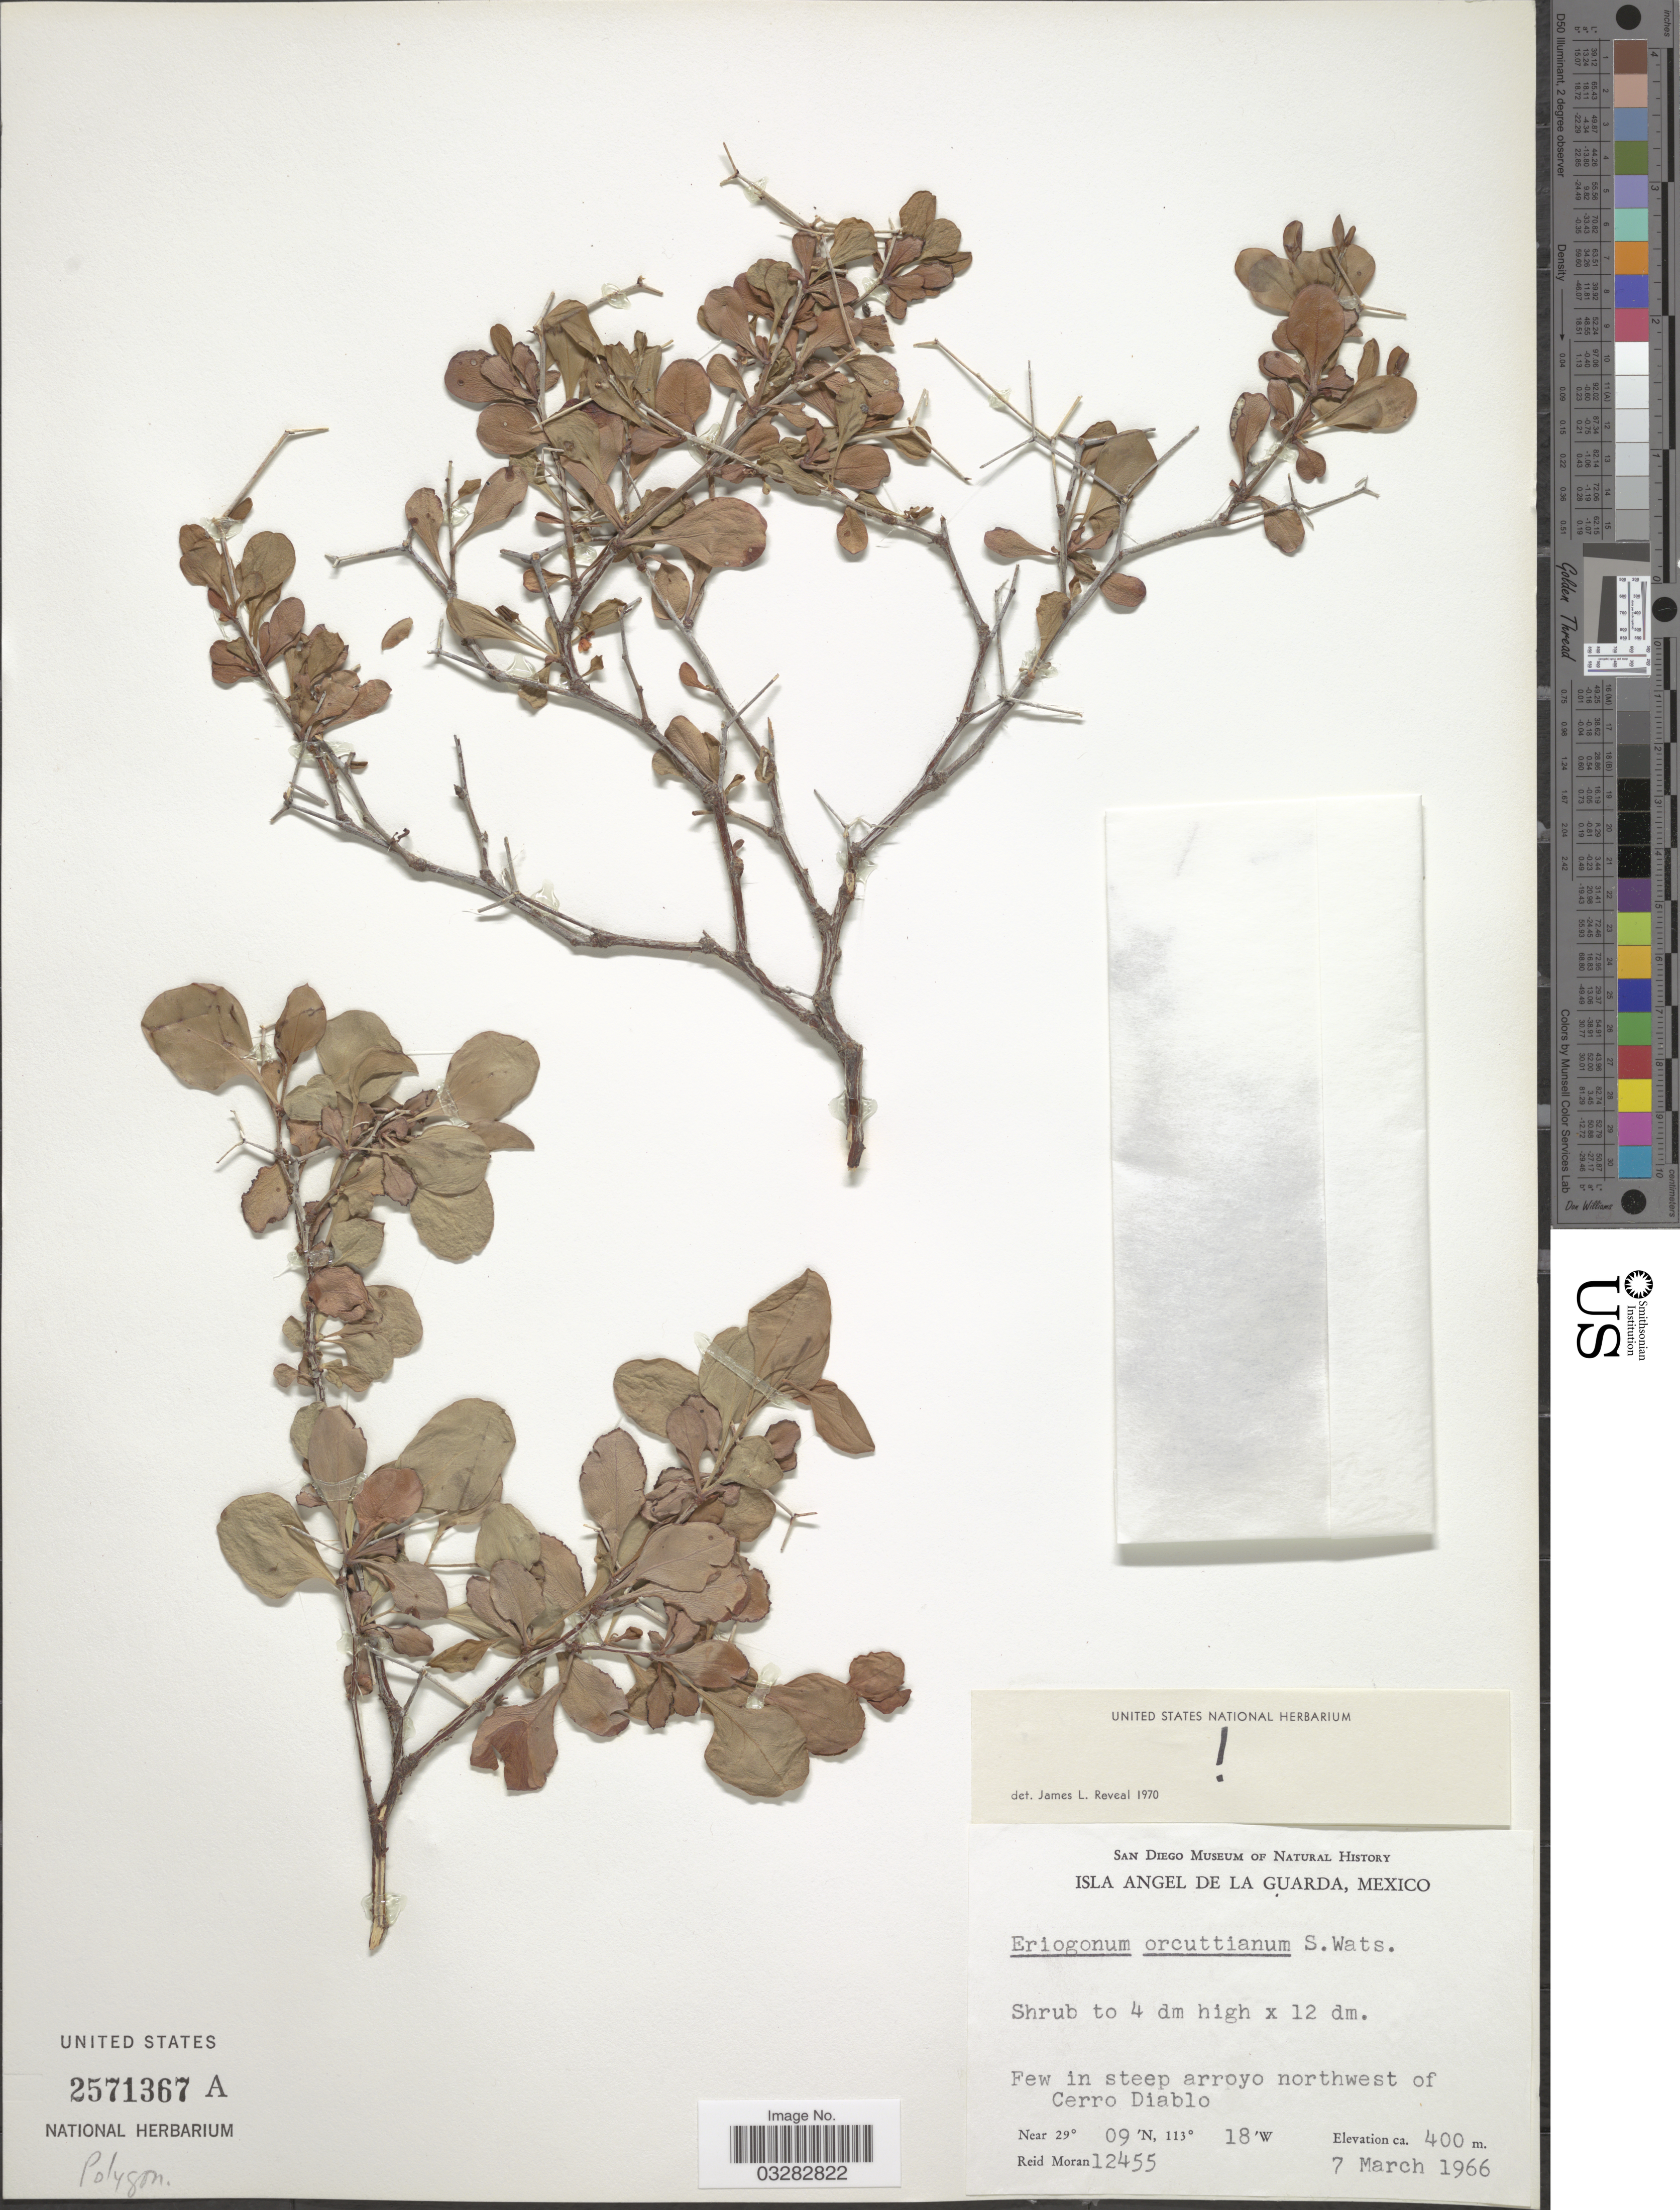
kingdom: Plantae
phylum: Tracheophyta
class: Magnoliopsida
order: Caryophyllales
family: Polygonaceae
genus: Eriogonum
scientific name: Eriogonum orcuttianum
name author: S. Watson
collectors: R. V. Moran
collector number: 12455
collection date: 1966-03-07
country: Mexico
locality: Isla Angel de La Guarda. Northwest of Cerro Diablo.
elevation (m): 400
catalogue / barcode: US 2571367A